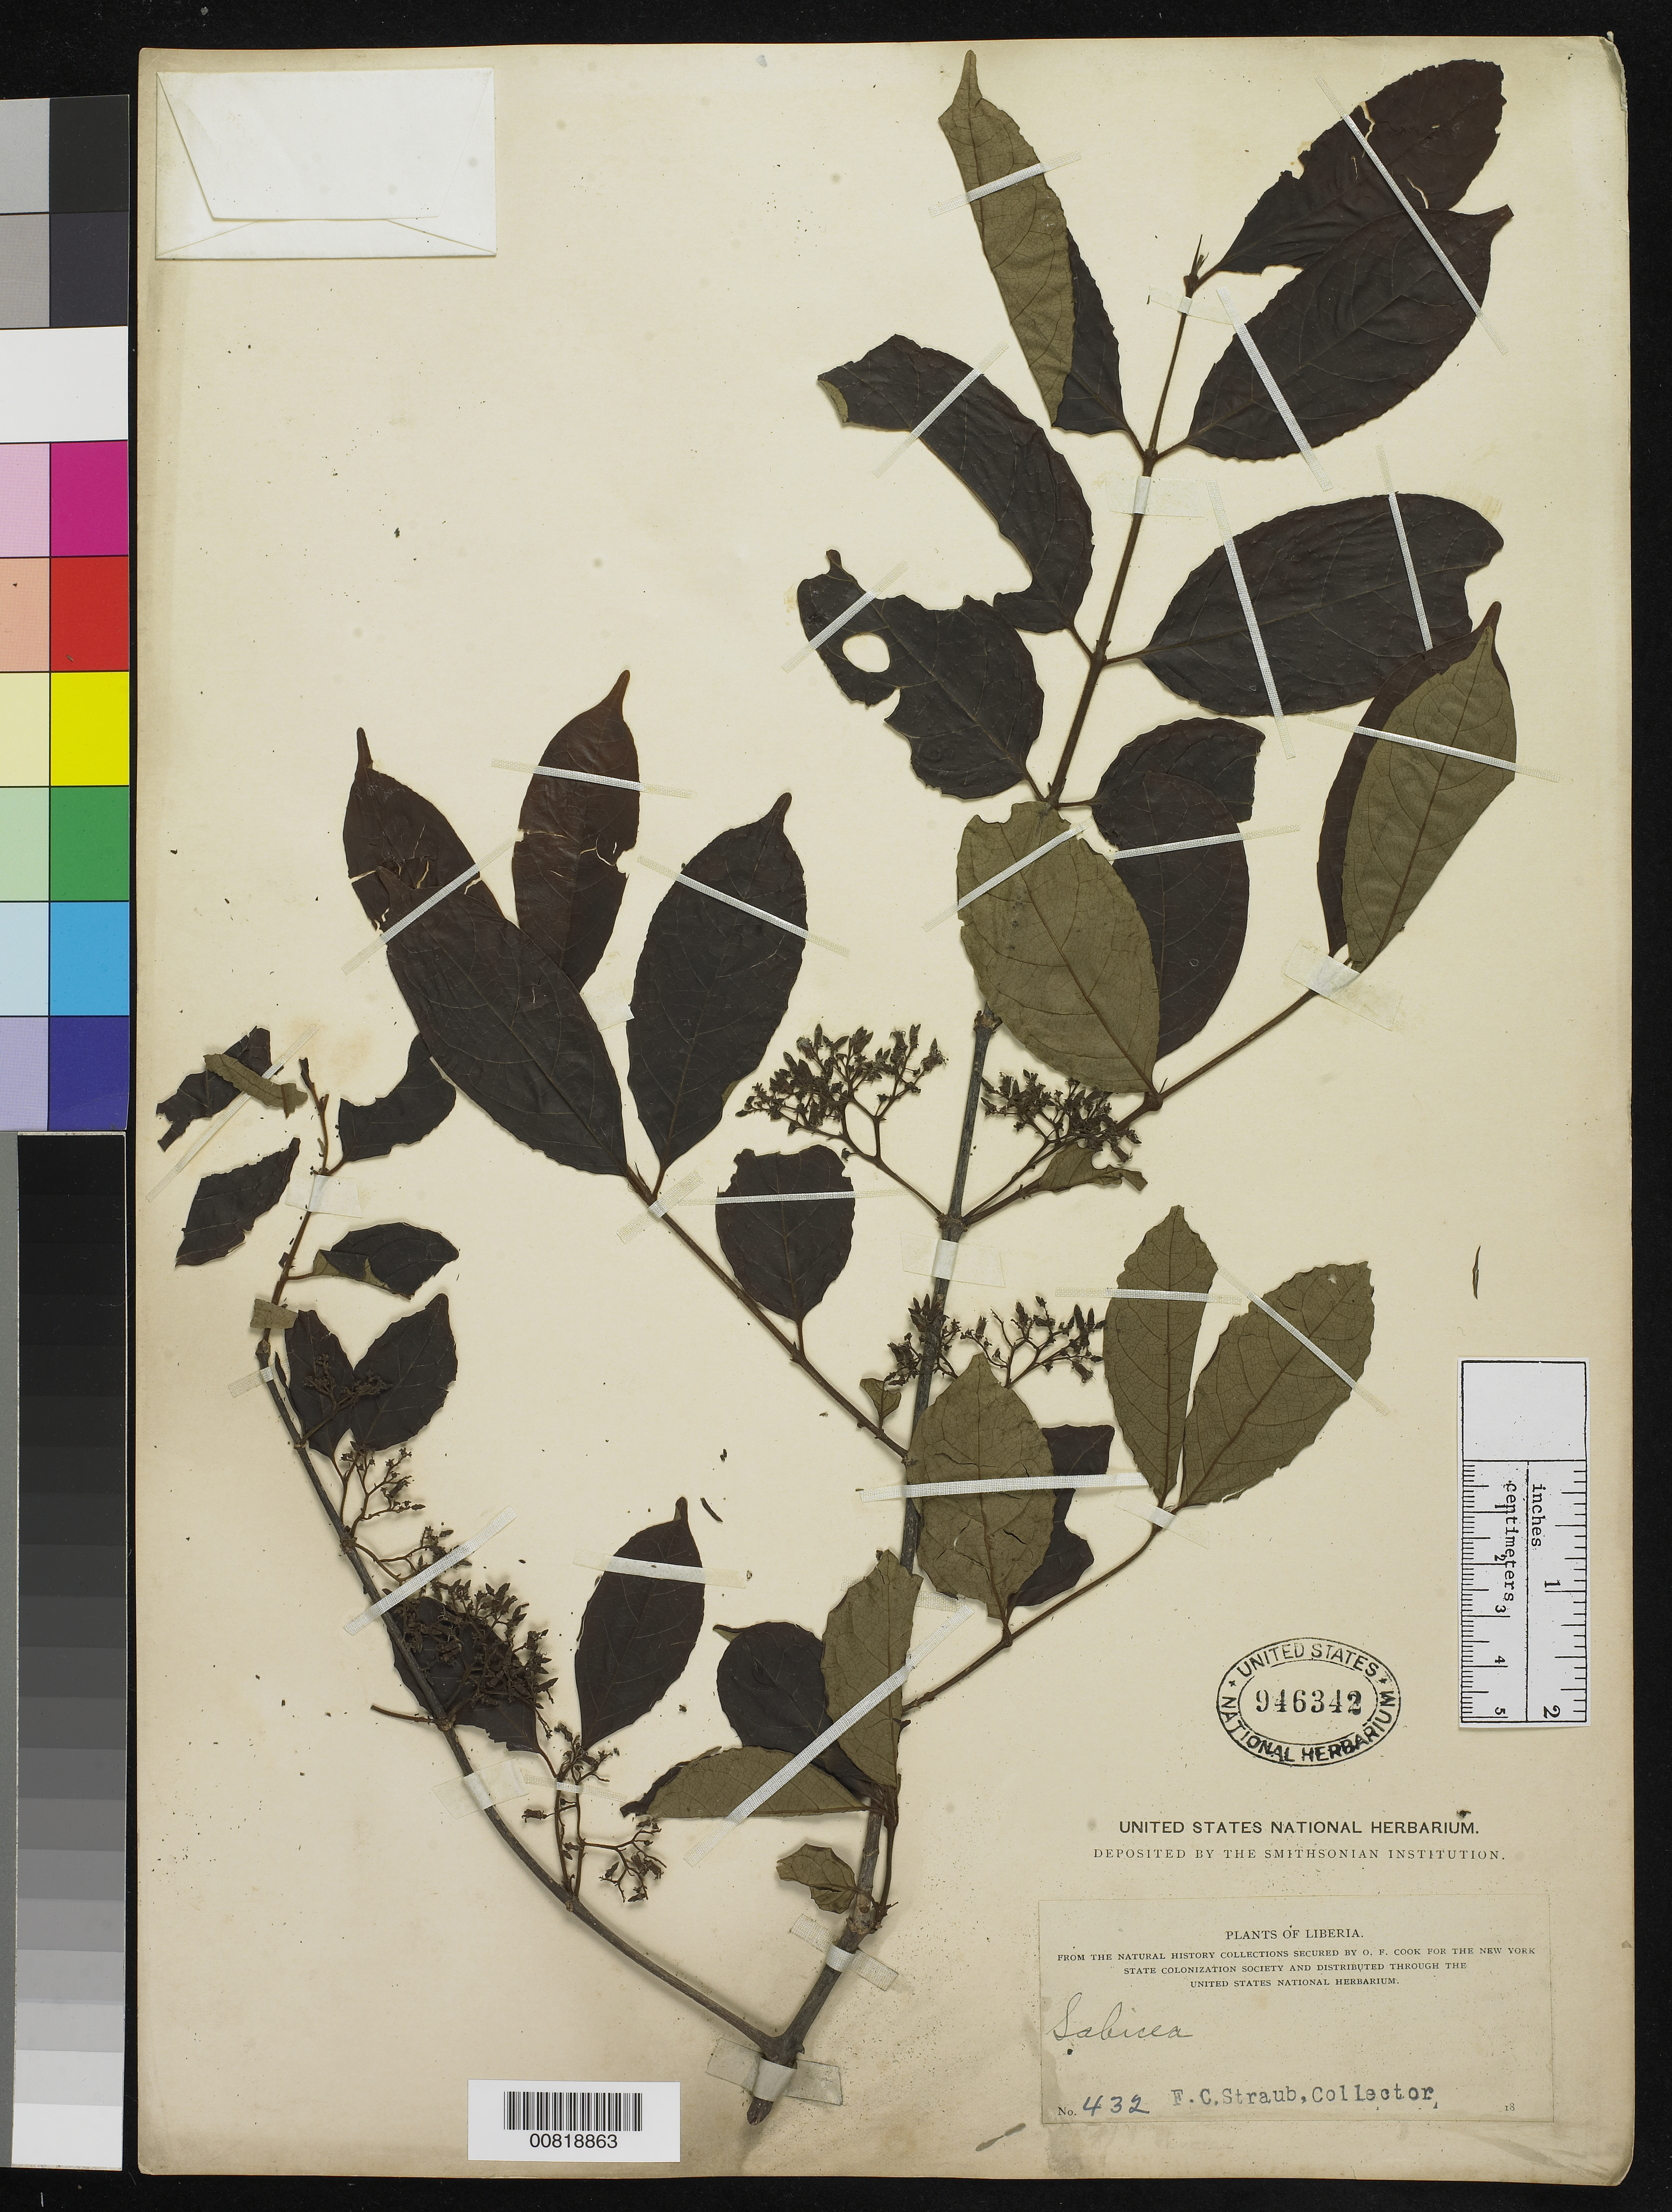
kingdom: Plantae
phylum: Tracheophyta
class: Magnoliopsida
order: Gentianales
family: Rubiaceae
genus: Sabicea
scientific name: Sabicea sp.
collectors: F. Straub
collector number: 432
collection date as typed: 18--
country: Liberia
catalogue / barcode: US 946342